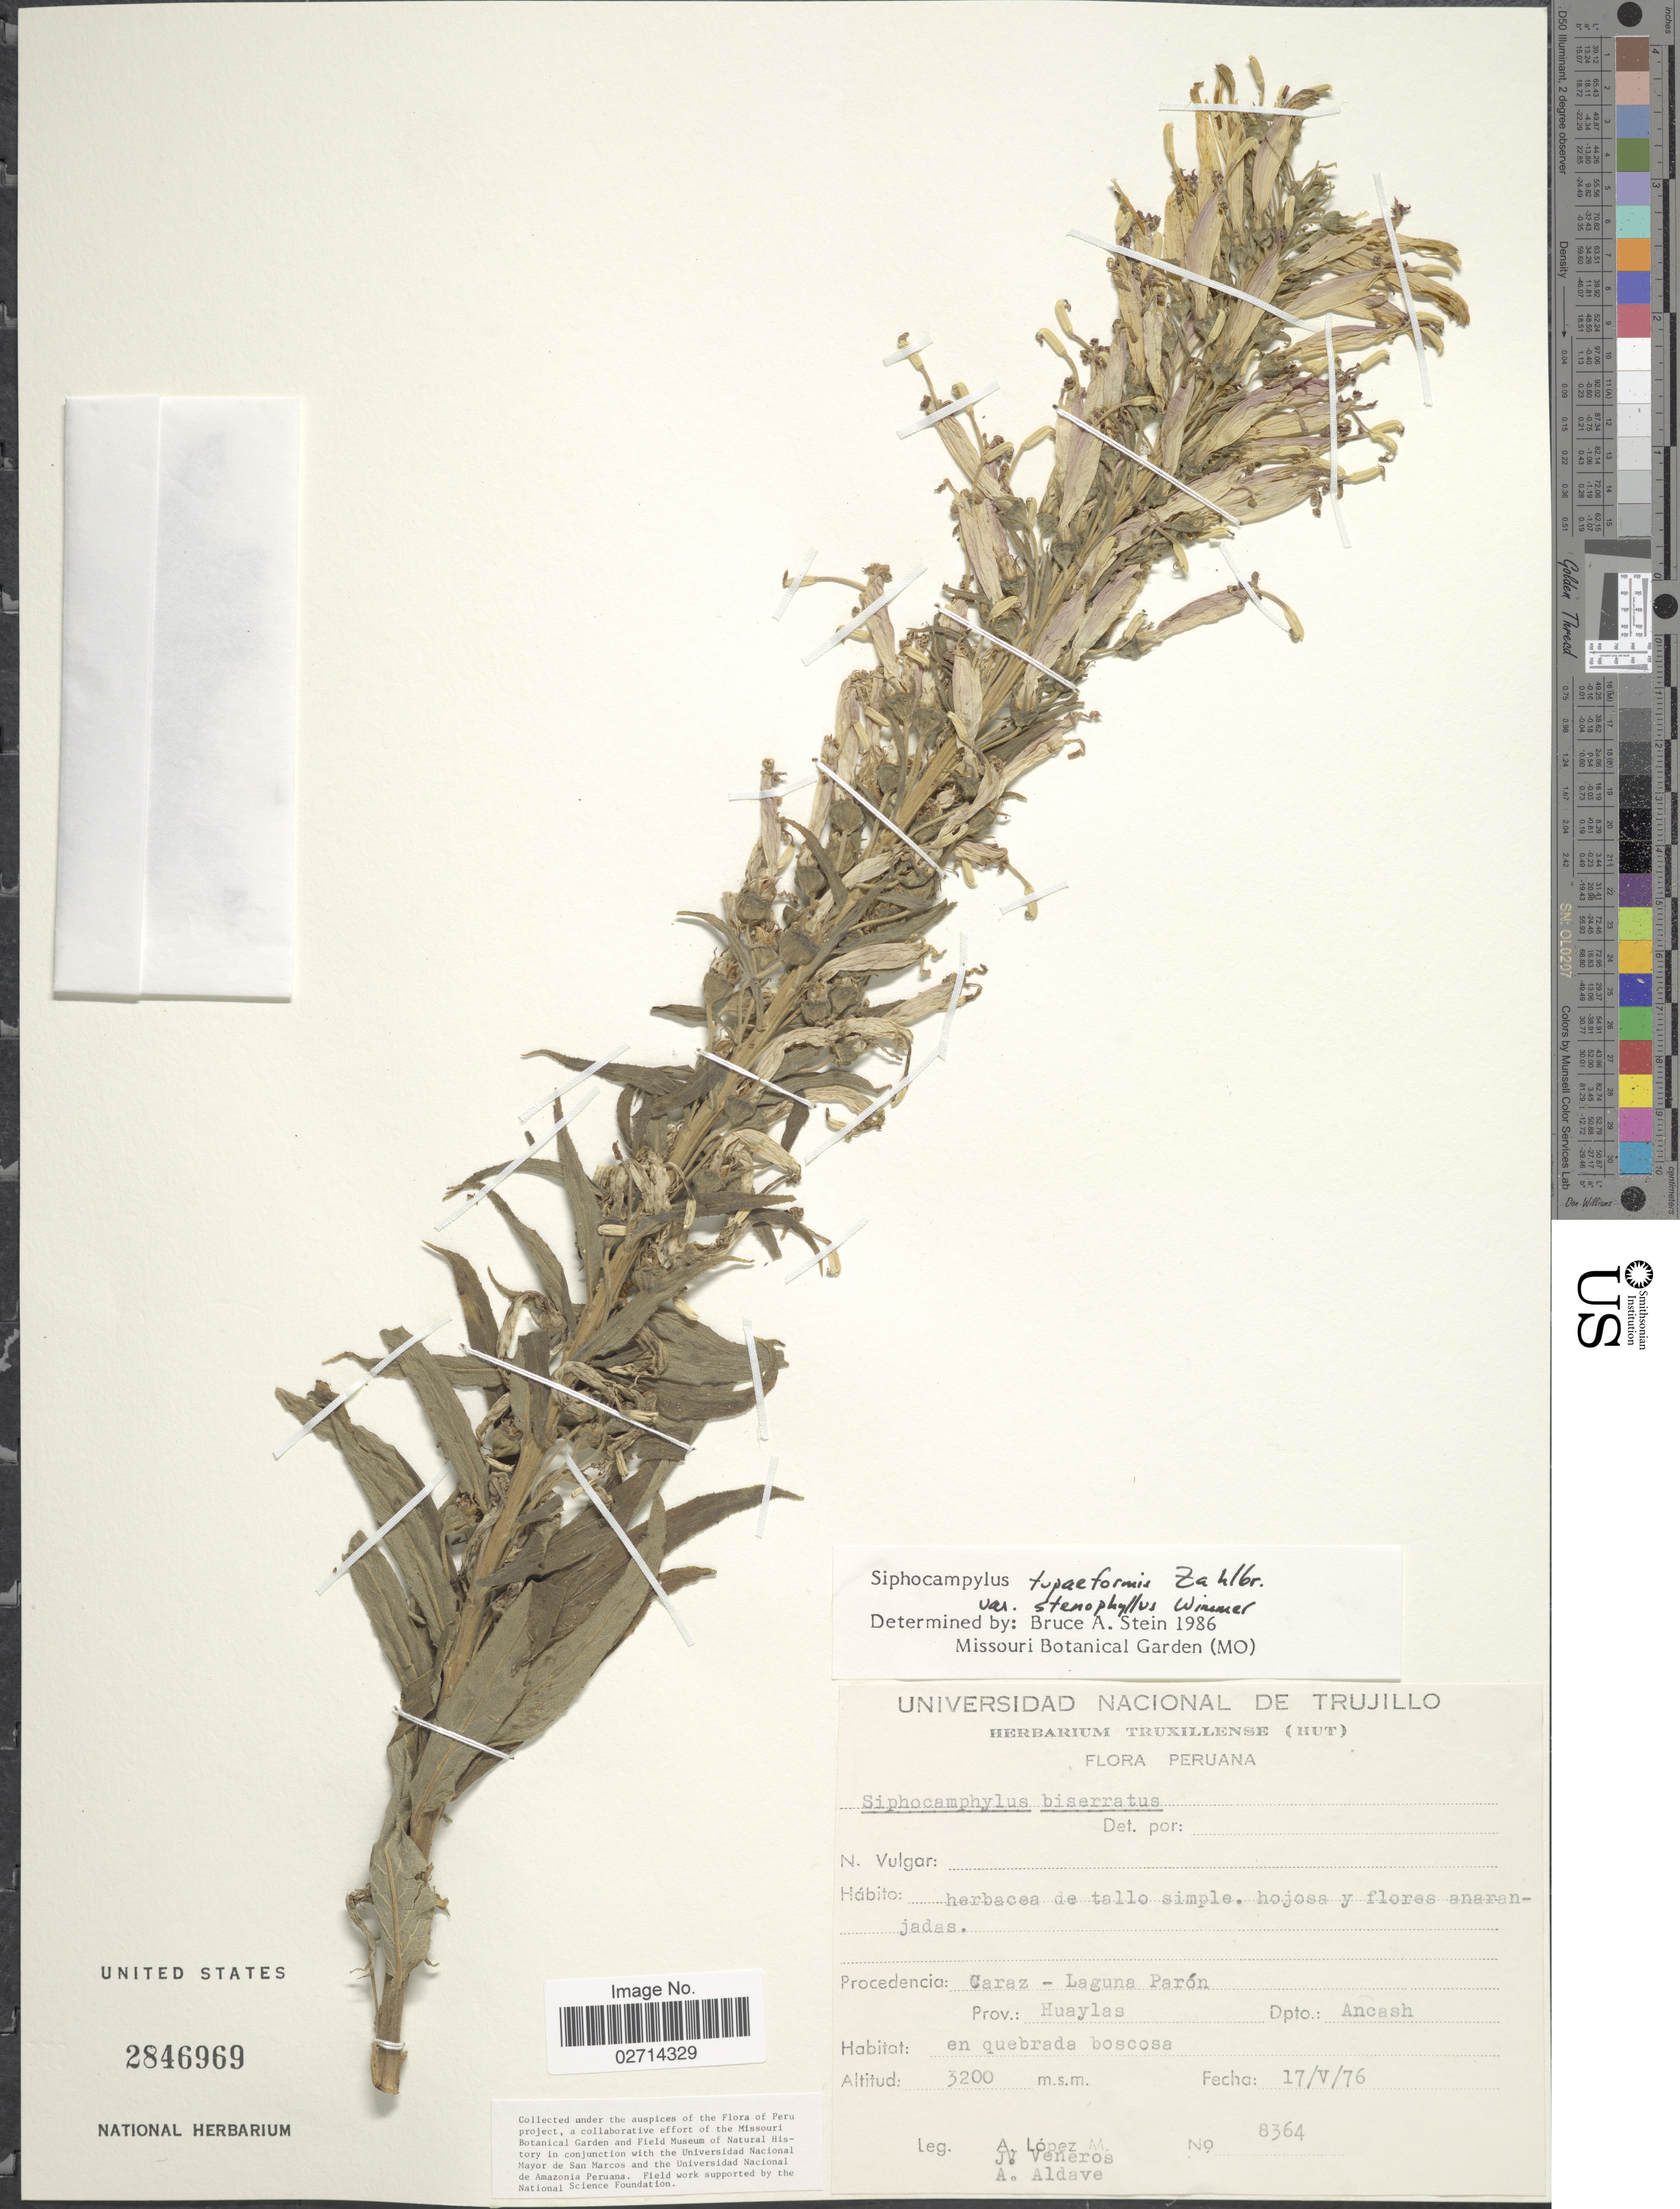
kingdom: Plantae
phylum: Tracheophyta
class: Magnoliopsida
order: Asterales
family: Campanulaceae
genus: Siphocampylus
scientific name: Siphocampylus tupaeformis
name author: Zahlbr.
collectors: A. López M., J. Veneros & A. Aldave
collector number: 8364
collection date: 1976-05-17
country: Peru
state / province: Ancash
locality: Caraz-Laguna Paron, Prov. Huaylas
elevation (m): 3200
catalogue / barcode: US 2846969